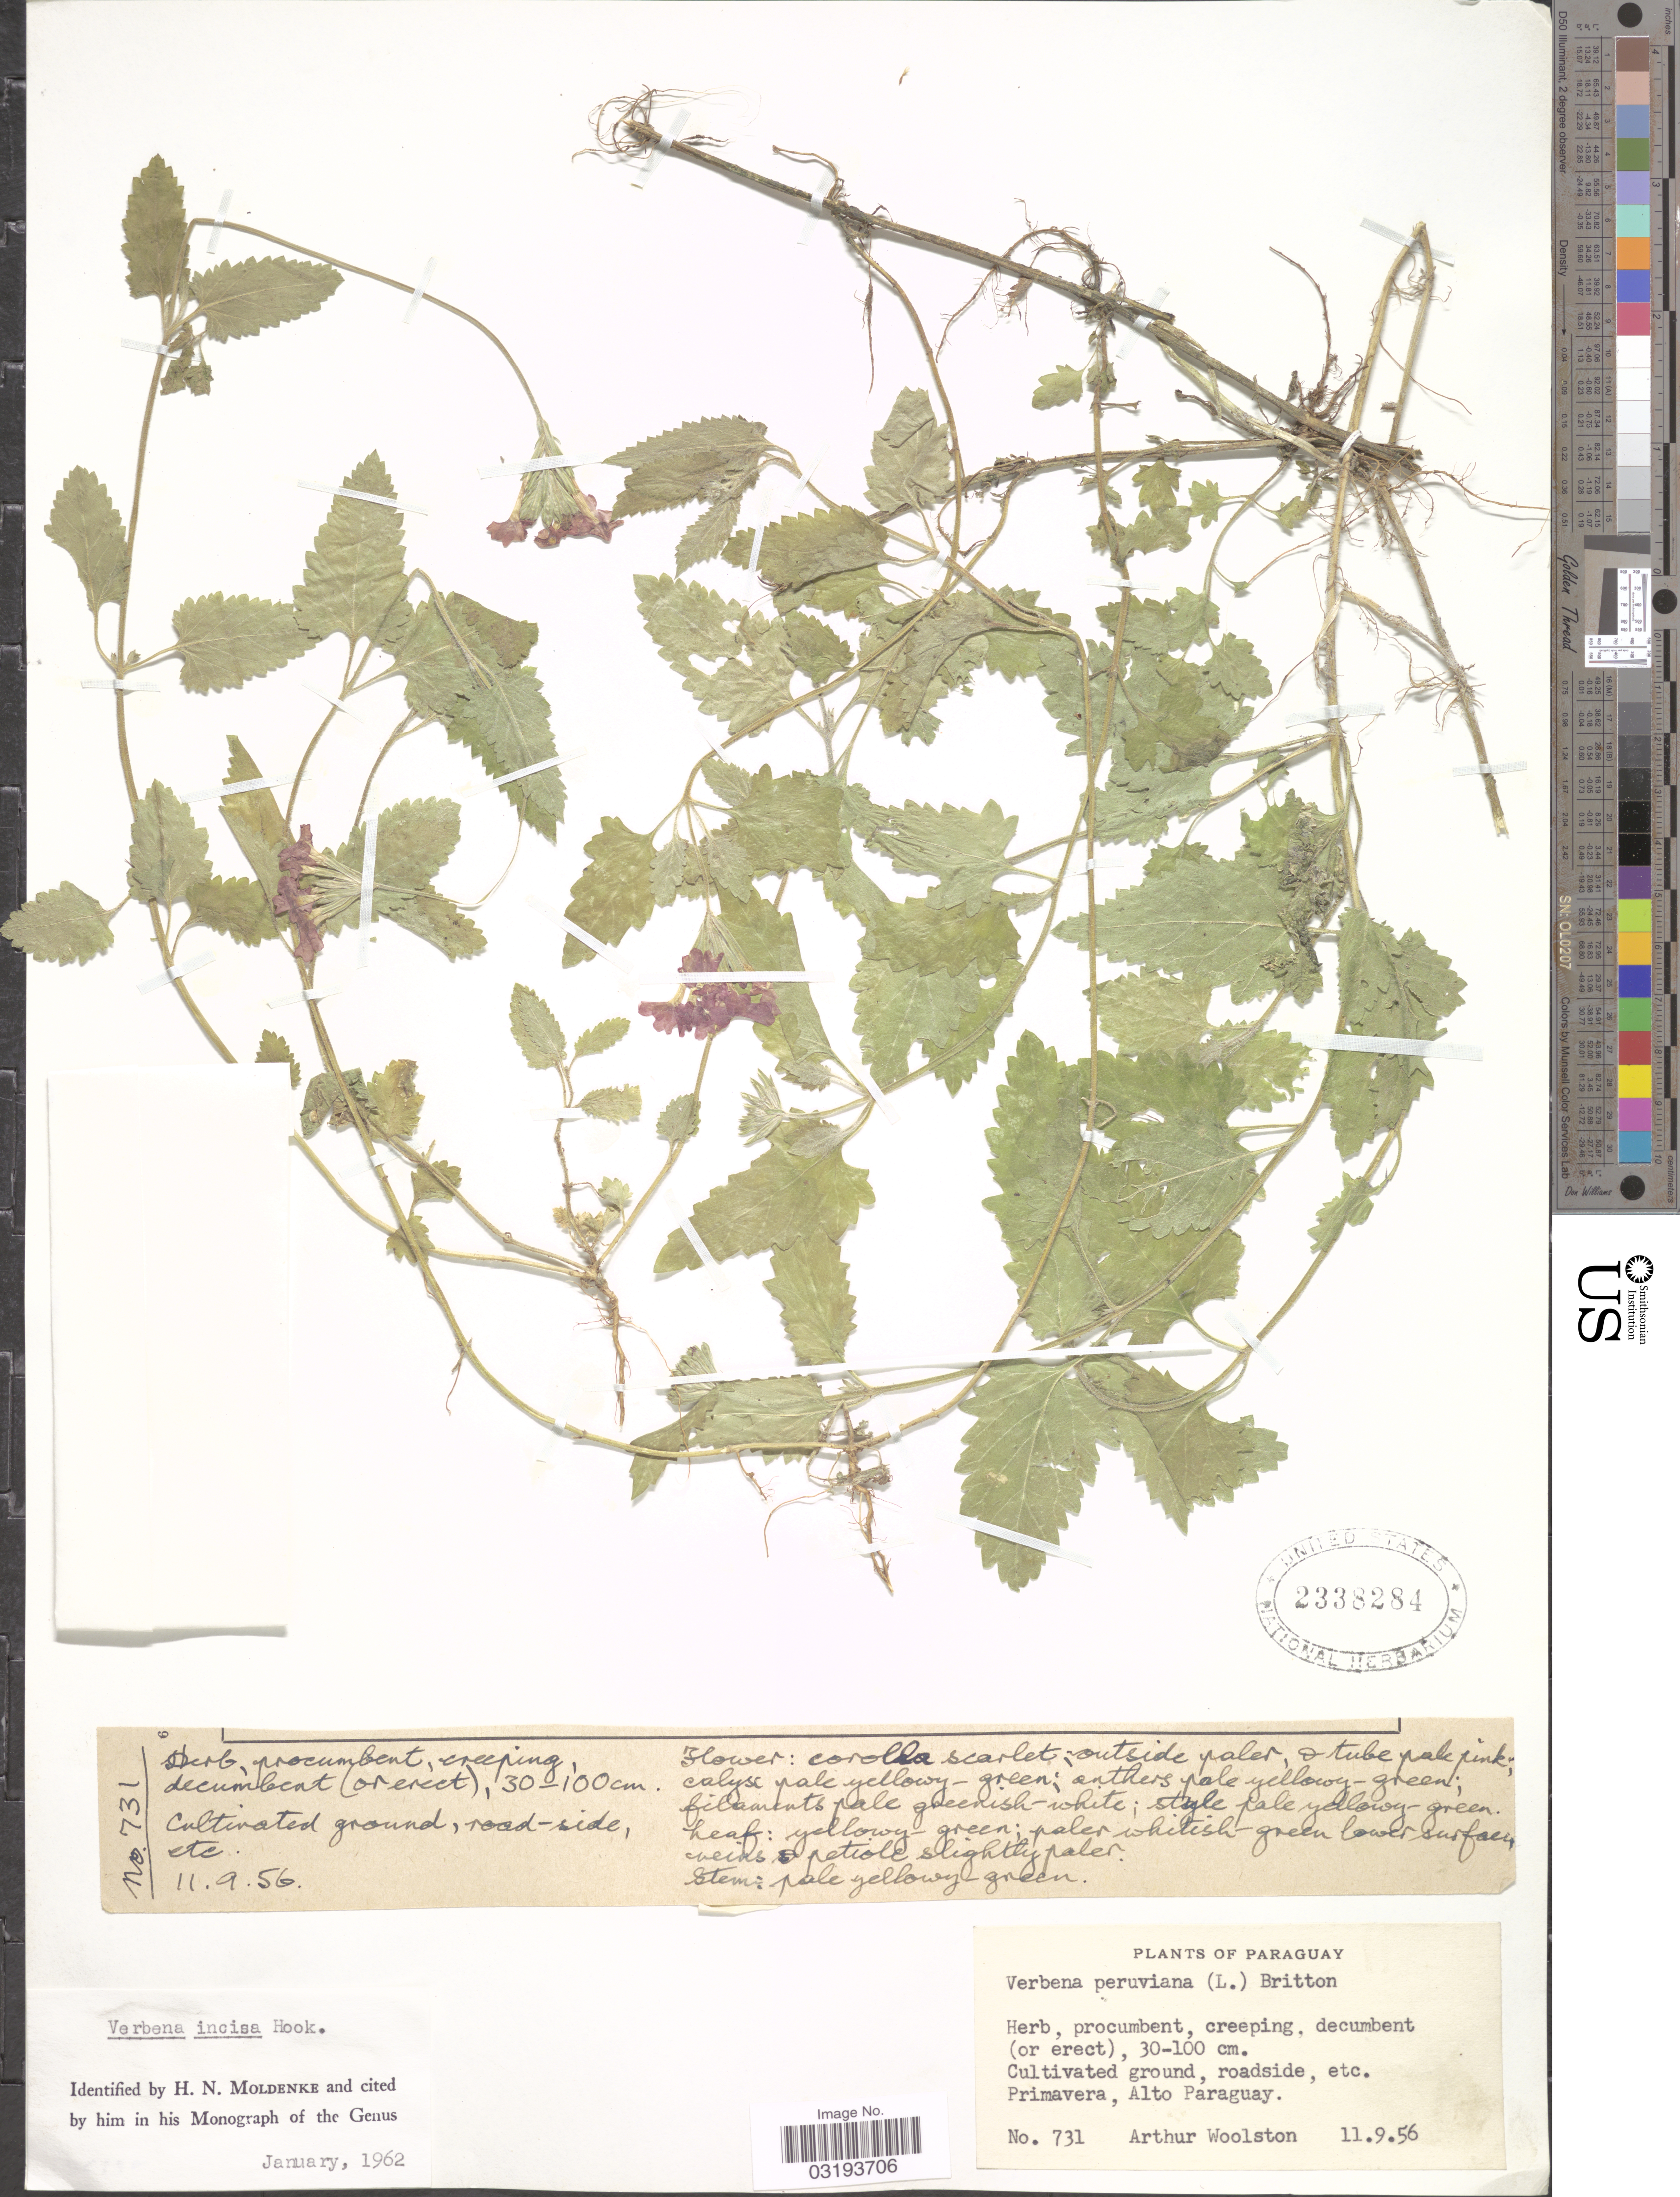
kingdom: Plantae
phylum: Tracheophyta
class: Magnoliopsida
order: Lamiales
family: Verbenaceae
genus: Verbena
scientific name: Verbena incisa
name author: Hook.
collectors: A. L. Woolston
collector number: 731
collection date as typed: Transcribed d/m/y: 11/9/56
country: Paraguay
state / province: Alto Paraguay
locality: Cultivated ground, roadside, etc. Primavera.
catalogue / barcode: US 2338284